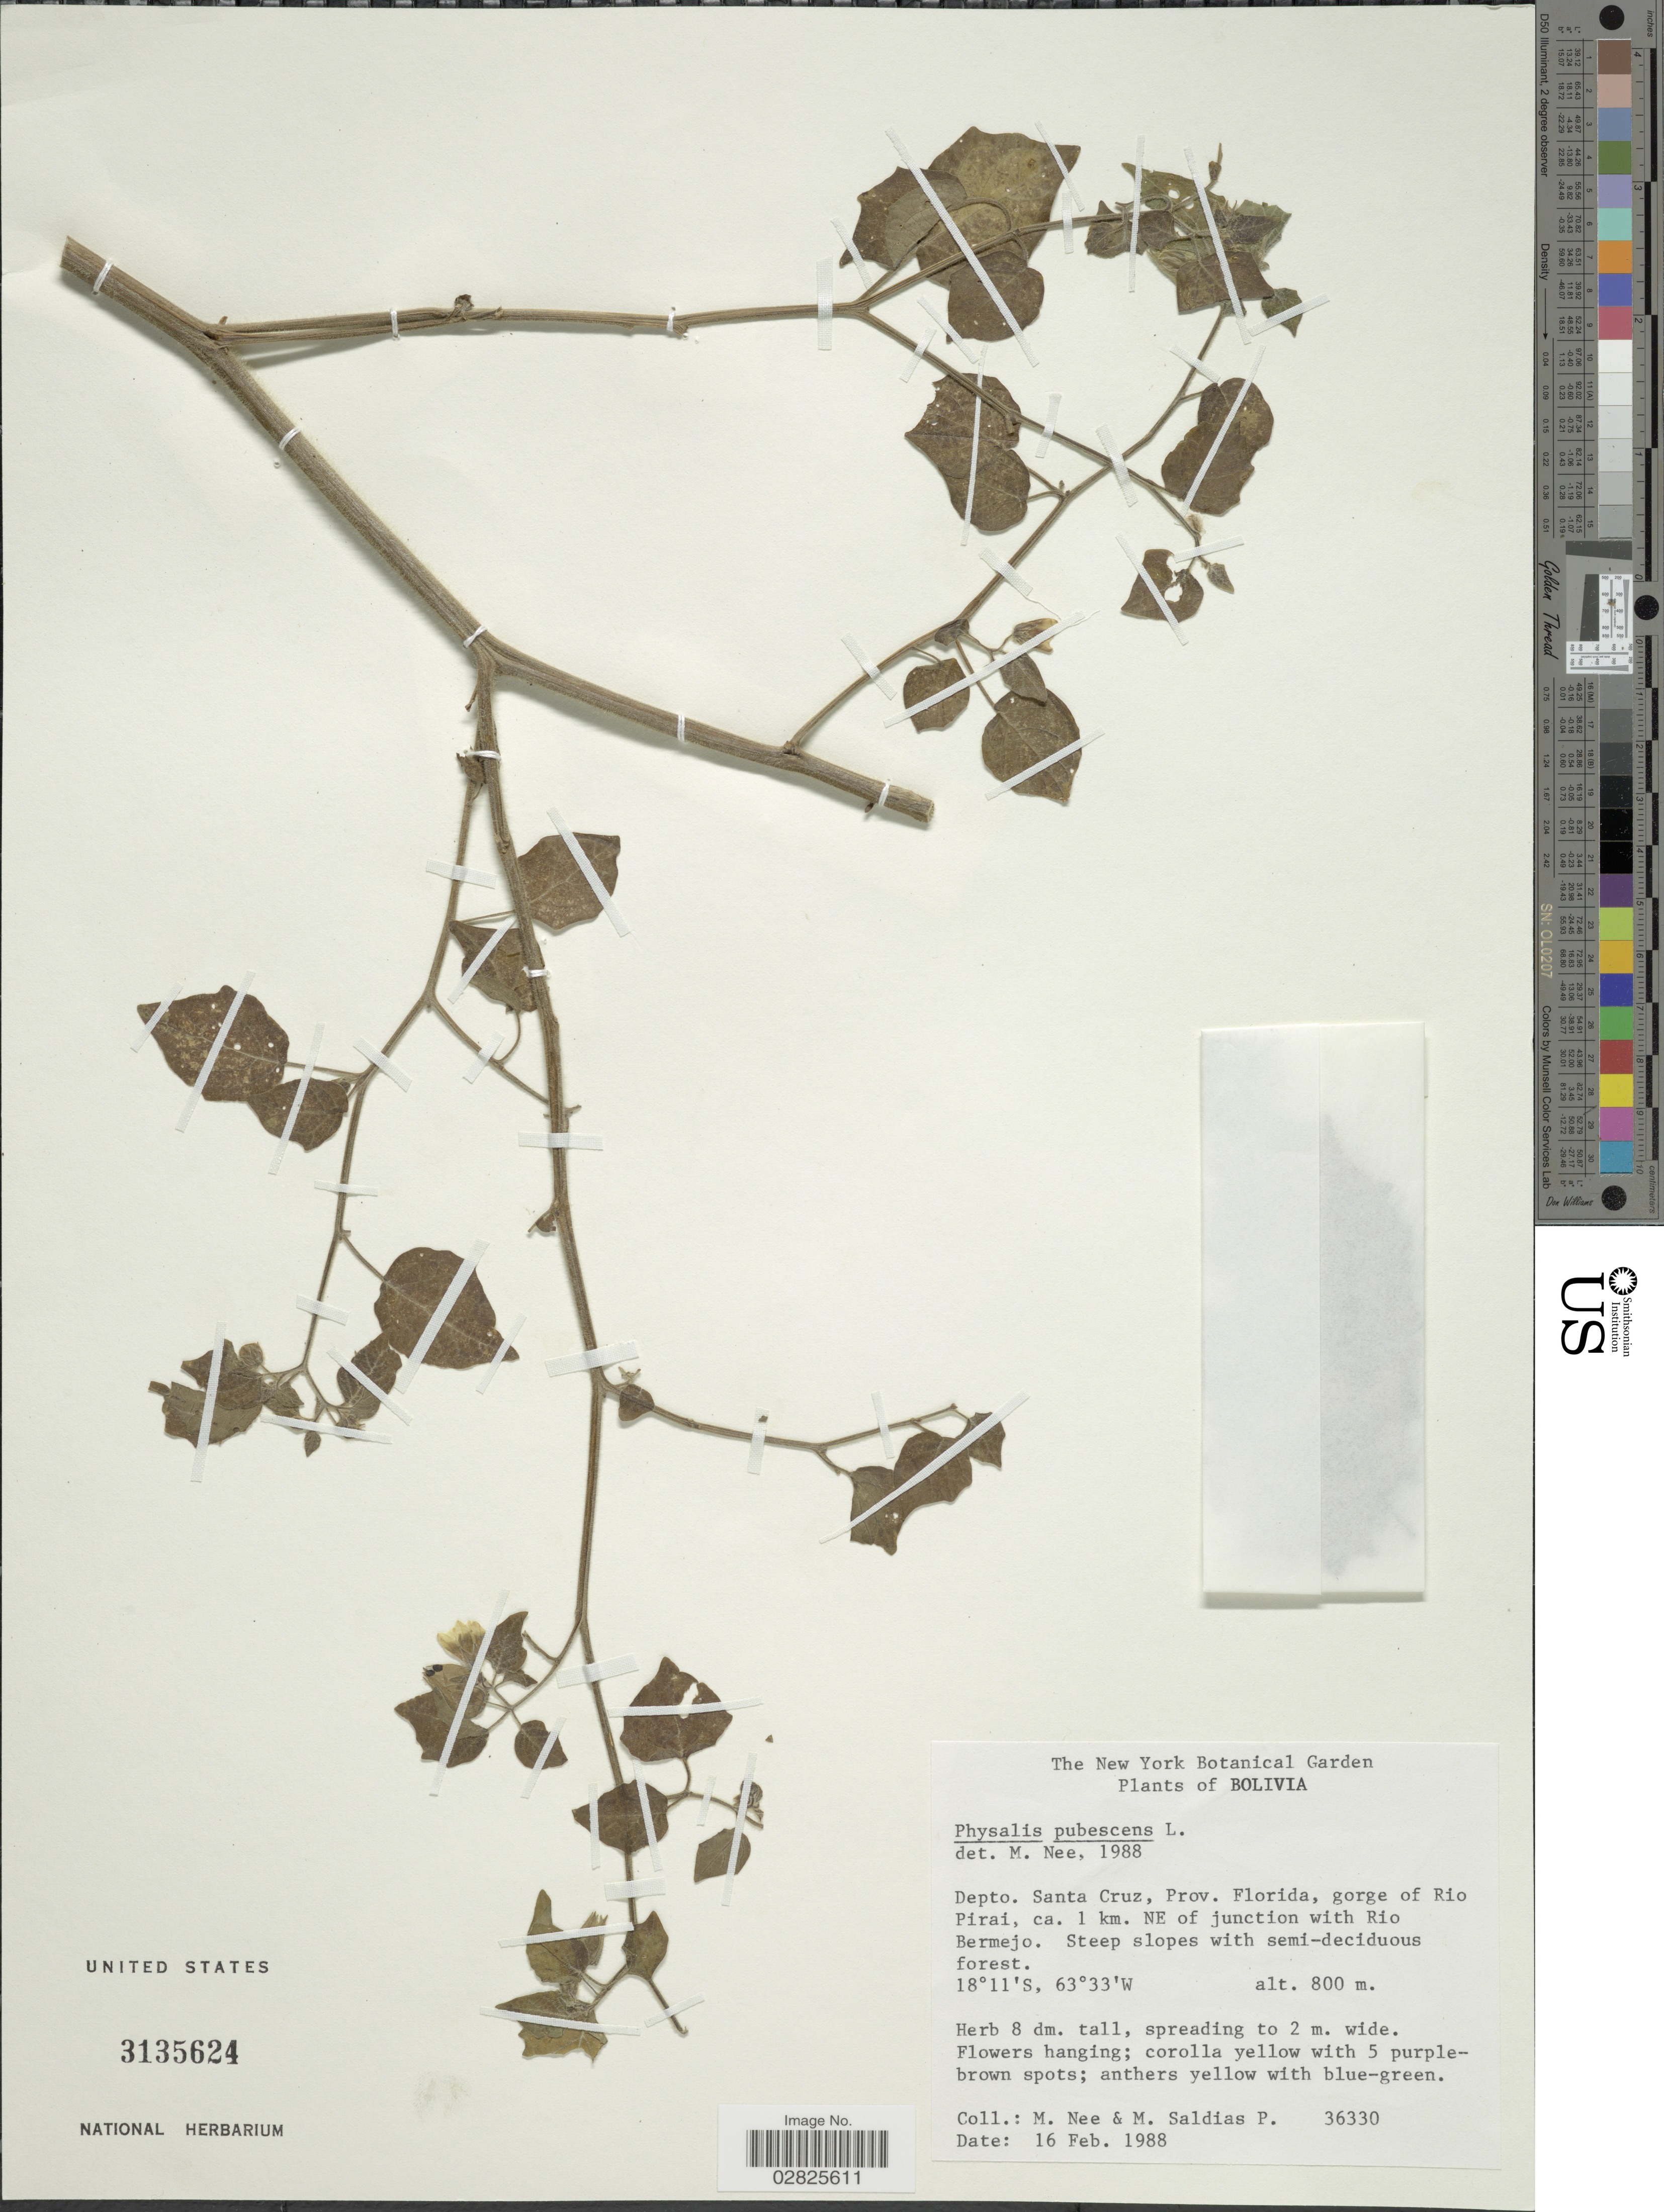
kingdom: Plantae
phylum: Tracheophyta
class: Magnoliopsida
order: Solanales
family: Solanaceae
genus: Physalis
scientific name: Physalis pubescens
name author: L.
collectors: M. Nee & M. Saldias P.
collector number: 36330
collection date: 1988-02-16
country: Bolivia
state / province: Santa Cruz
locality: Depto. Santa Cruz, Prov. Florida, gorge of Rio Pirai, ca. 1 km. NE of junction with Rio Bermejo.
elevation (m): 800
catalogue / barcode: US 3135624